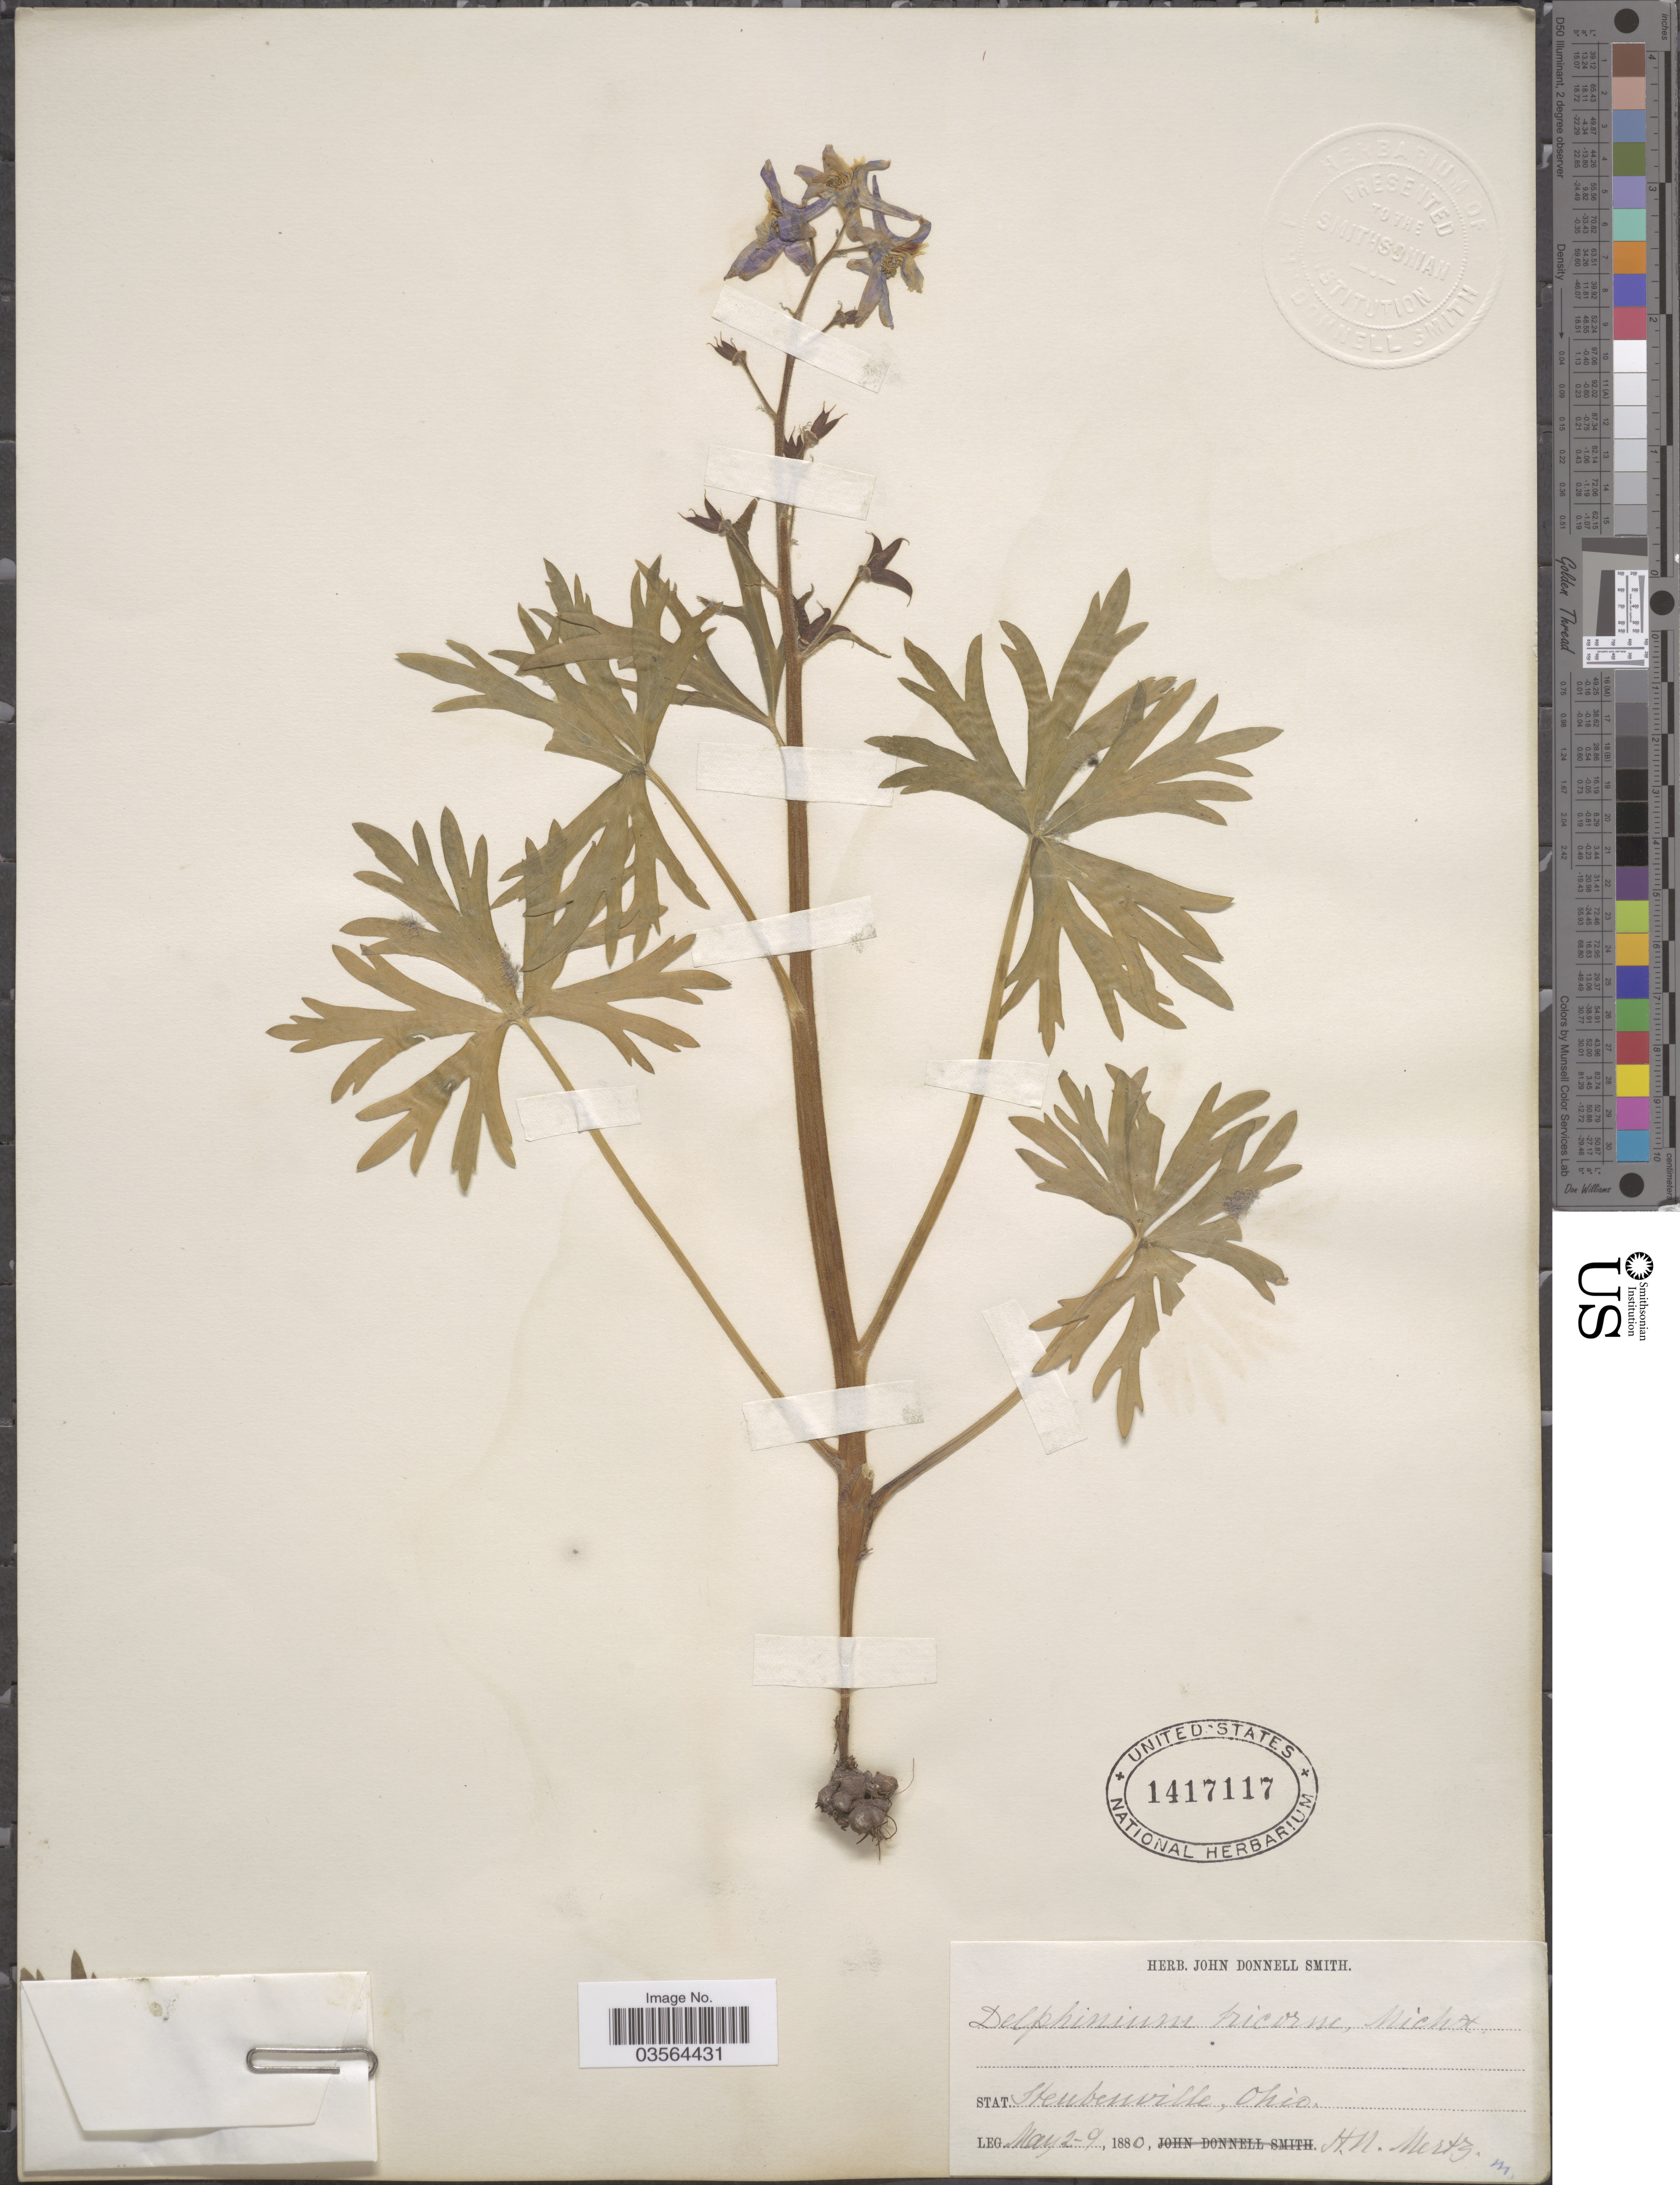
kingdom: Plantae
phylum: Tracheophyta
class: Magnoliopsida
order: Ranunculales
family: Ranunculaceae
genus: Delphinium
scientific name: Delphinium tricorne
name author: Michx.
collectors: H. Mertz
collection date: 1880-05-29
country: United States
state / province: Ohio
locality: Stat. Steubenville.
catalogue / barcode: US 1417117